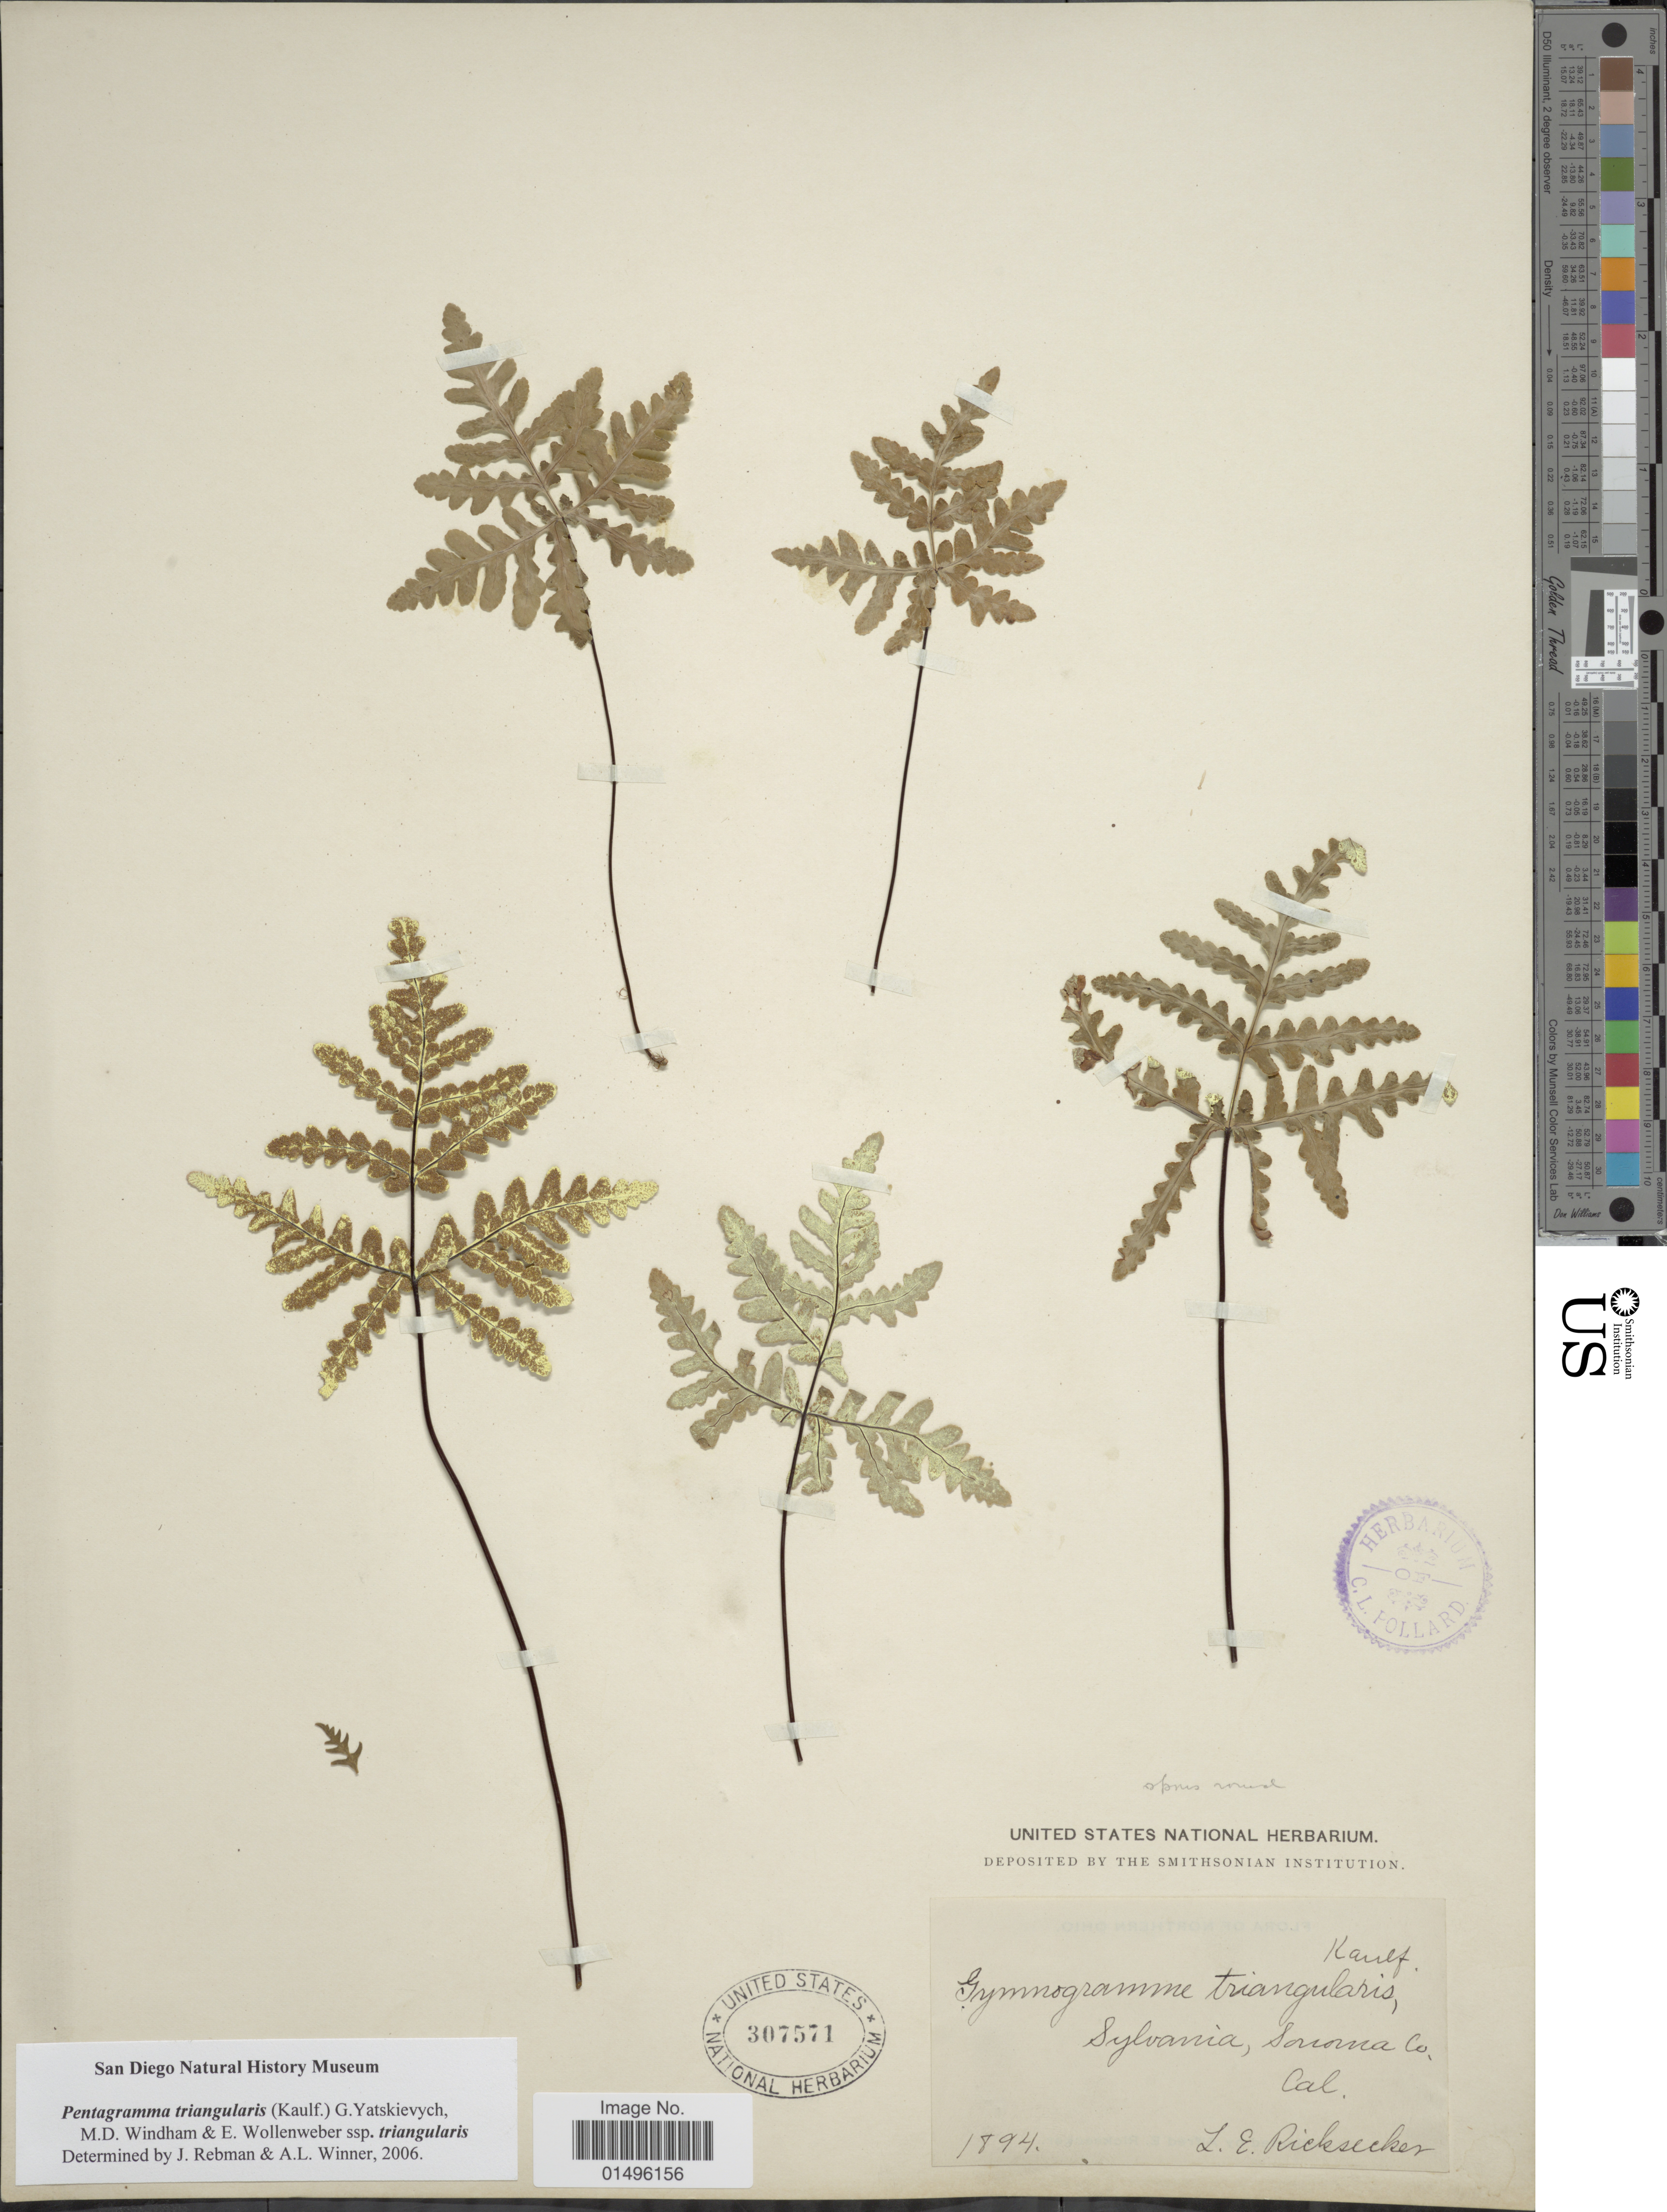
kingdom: Plantae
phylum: Tracheophyta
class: Polypodiopsida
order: Polypodiales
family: Pteridaceae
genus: Pentagramma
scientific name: Pentagramma triangularis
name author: (Kaulf.) Yatsk. et al.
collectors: L. A. Ricksecker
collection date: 1894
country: United States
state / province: California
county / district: Sonoma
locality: California, Sylvania, Sonoma Co.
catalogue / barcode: US 307571